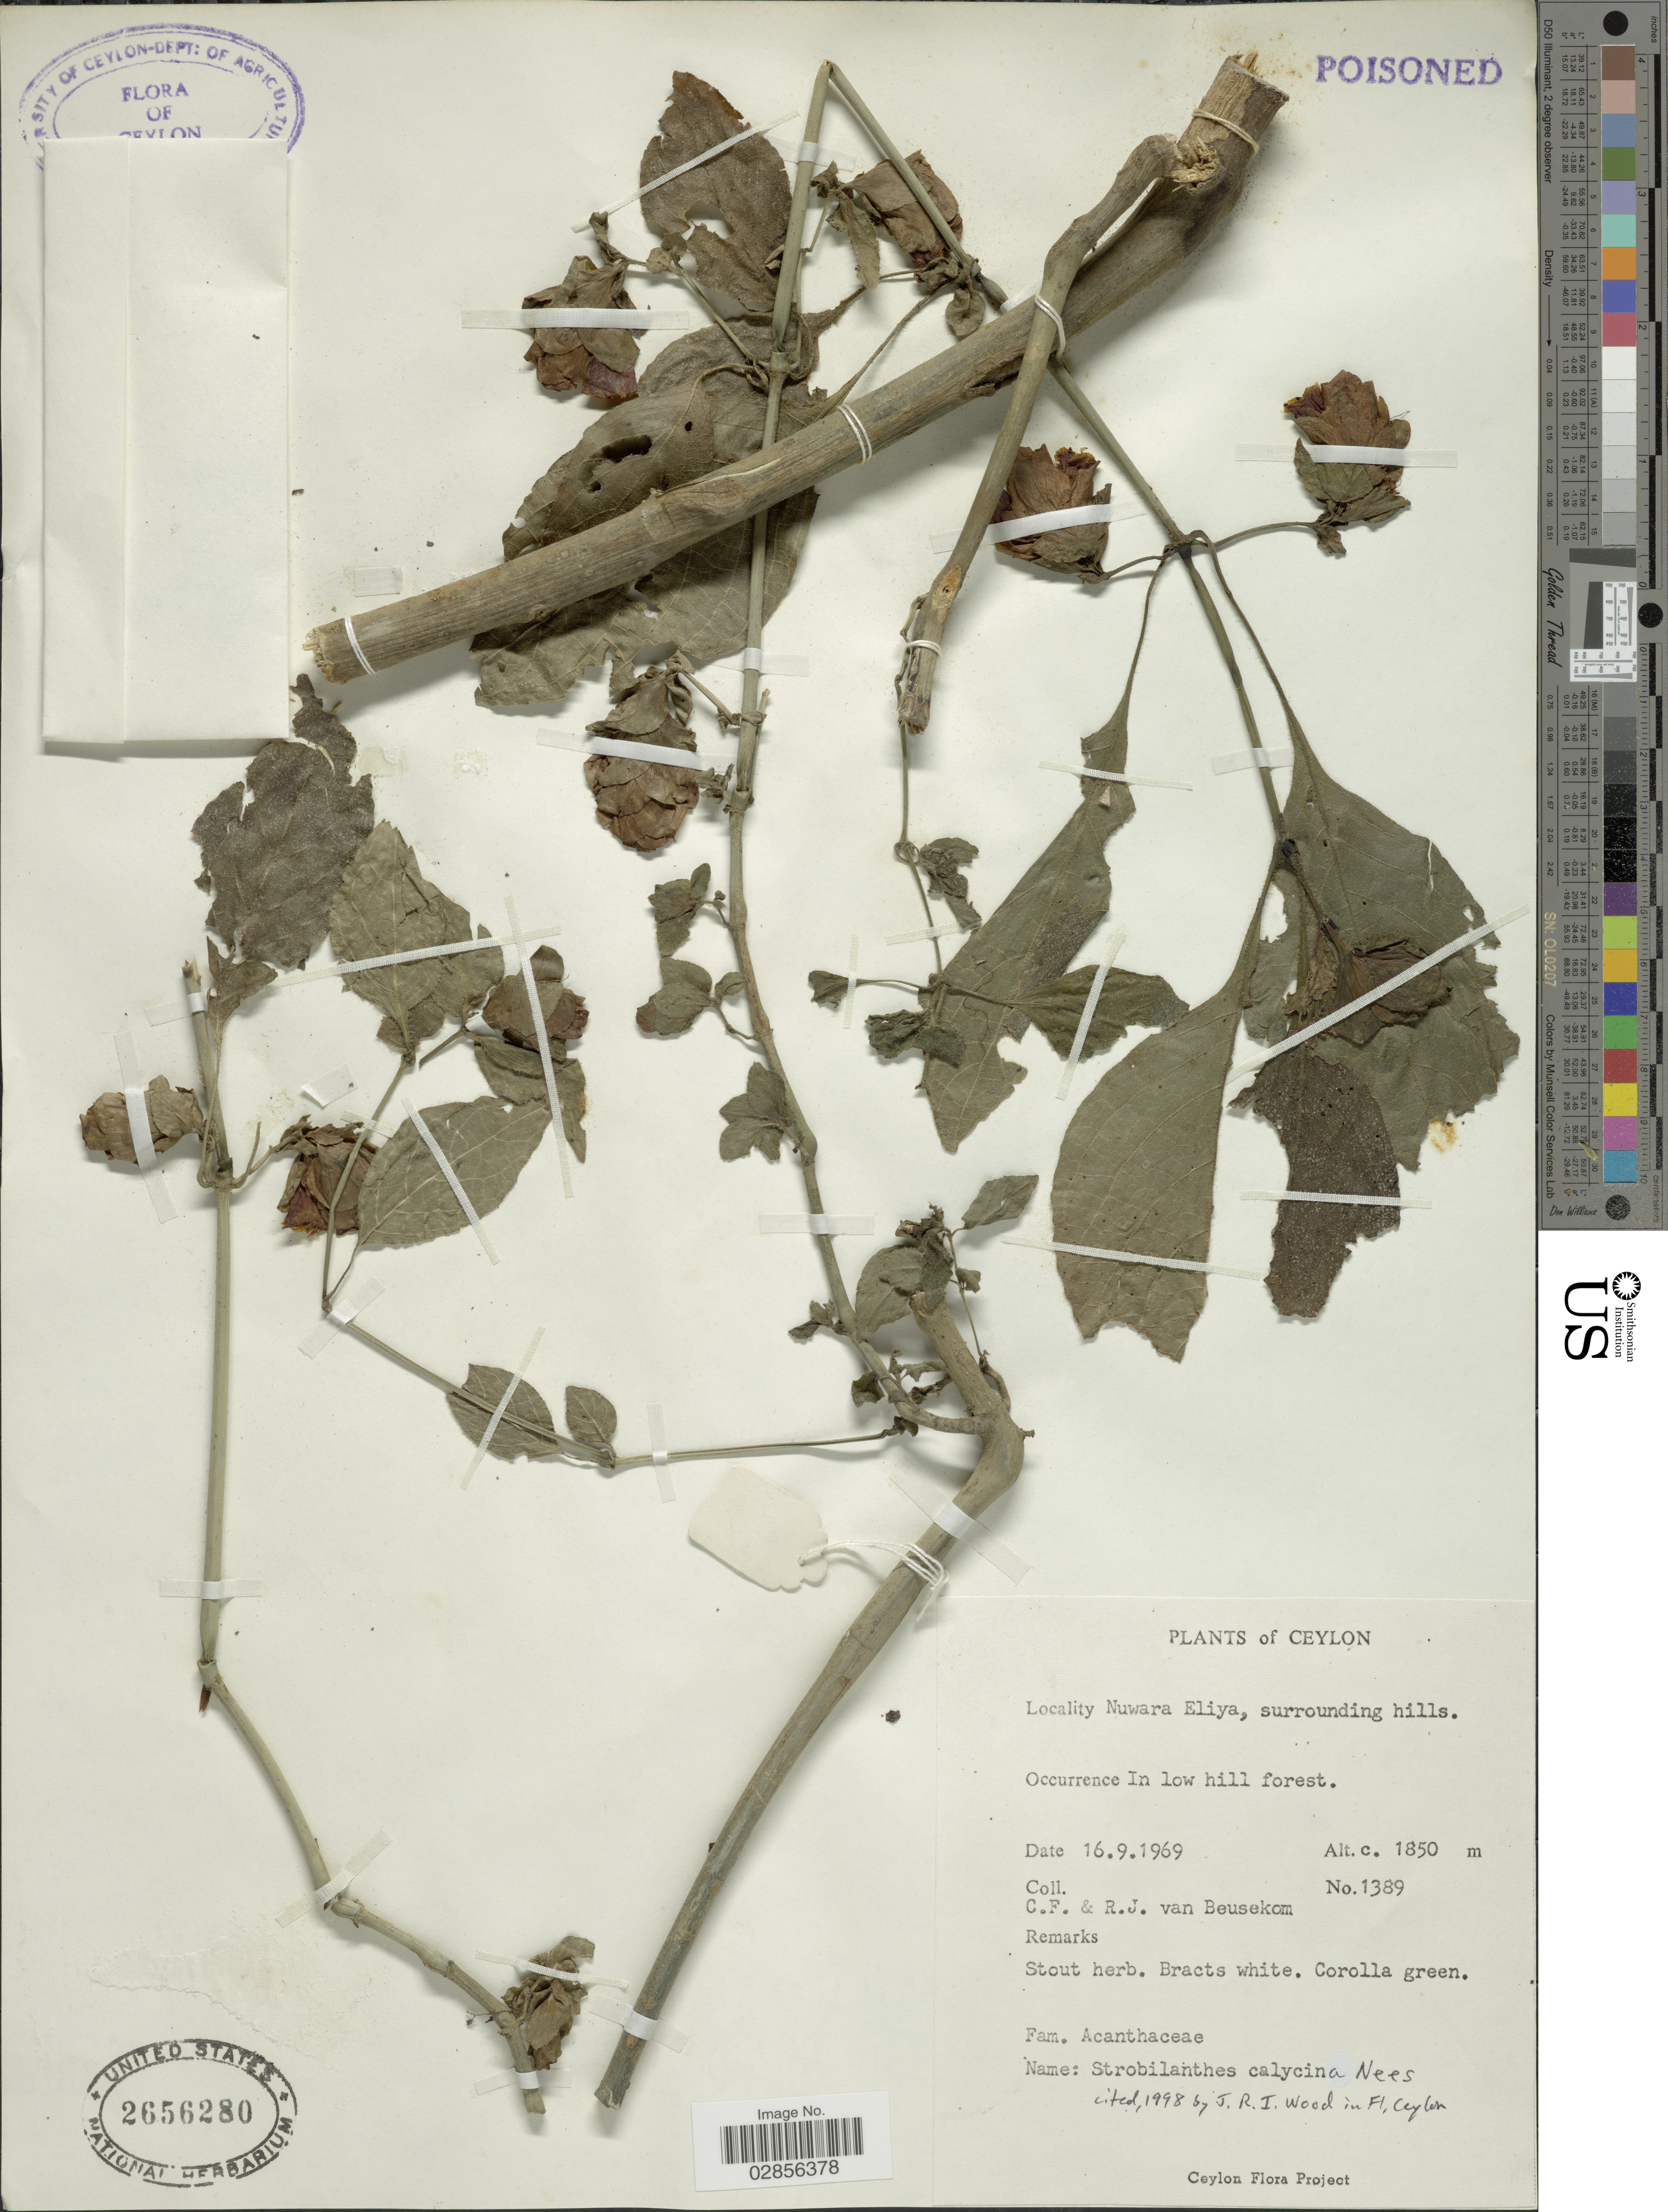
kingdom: Plantae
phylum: Tracheophyta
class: Magnoliopsida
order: Lamiales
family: Acanthaceae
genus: Strobilanthes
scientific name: Strobilanthes calycina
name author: Nees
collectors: C. van Beusecom & R. van Beusecom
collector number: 1389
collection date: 1969-09-16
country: Sri Lanka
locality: Ceylon. Nuwara Eliya, surrounding hills.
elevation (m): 1850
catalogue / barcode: US 2656280